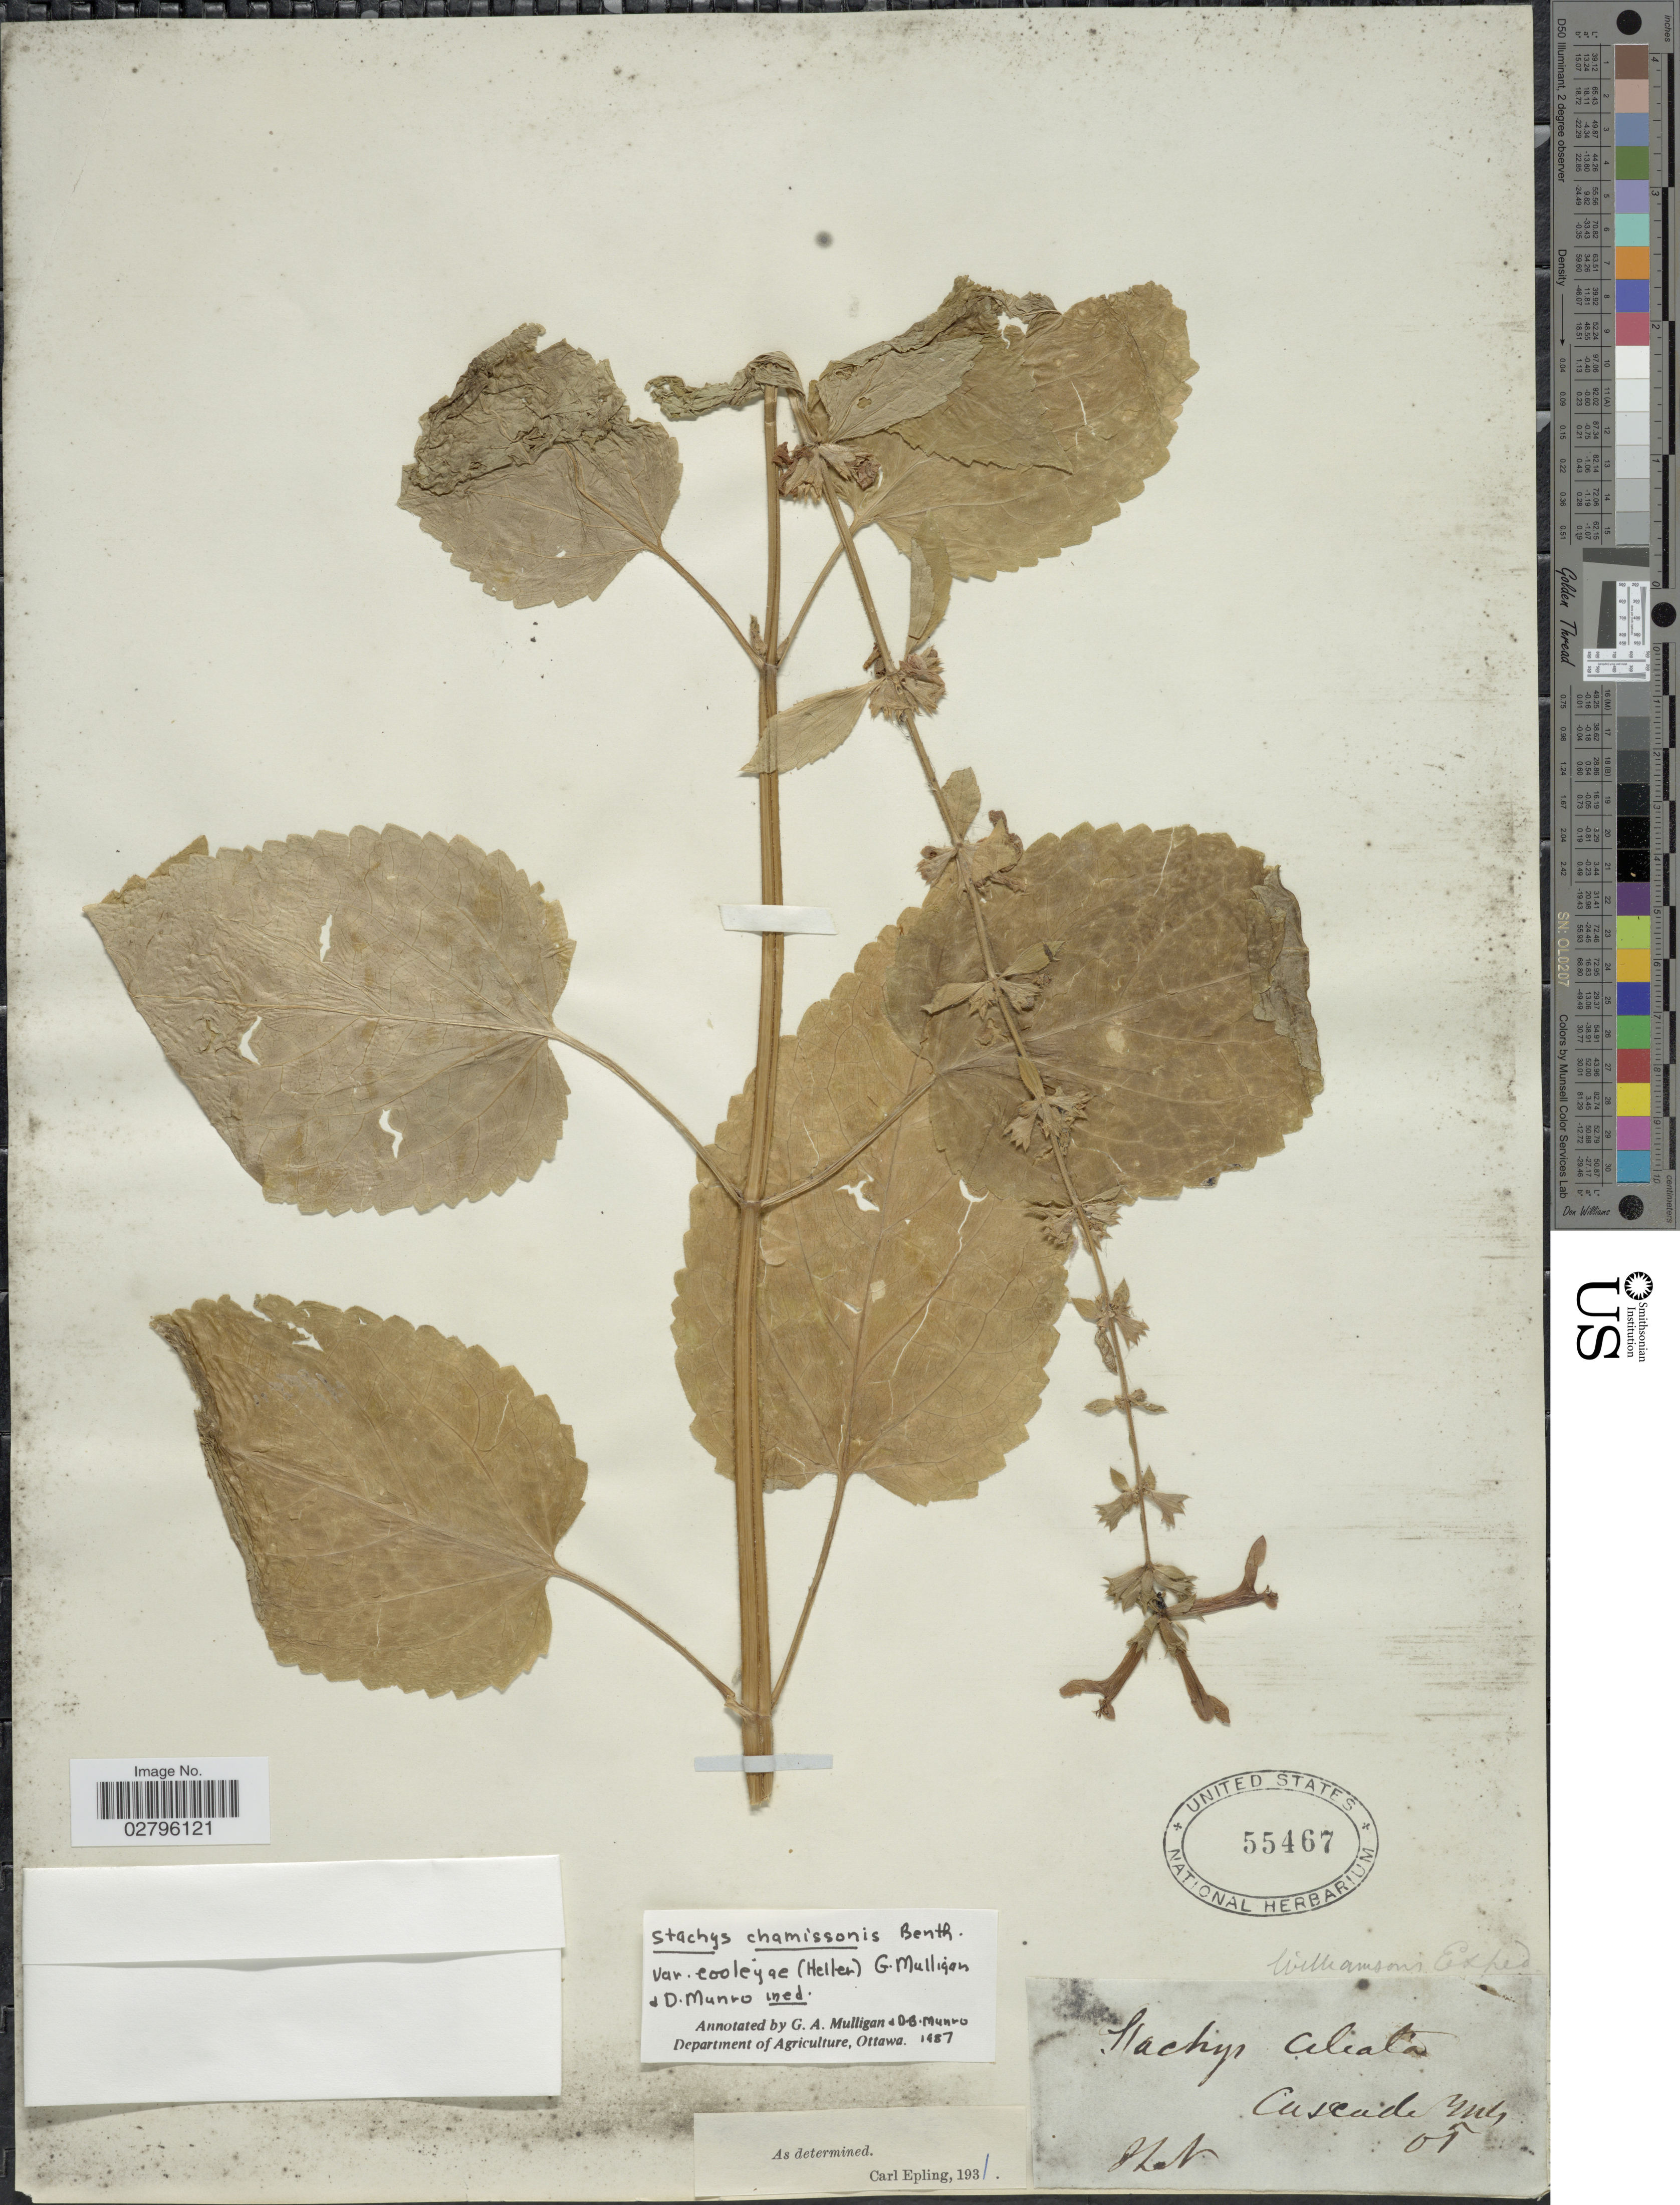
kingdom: Plantae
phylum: Tracheophyta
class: Magnoliopsida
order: Lamiales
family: Lamiaceae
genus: Stachys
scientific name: Stachys chamissonis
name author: Benth.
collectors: Lot, A.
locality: Cascade Mts.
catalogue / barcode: US 55467